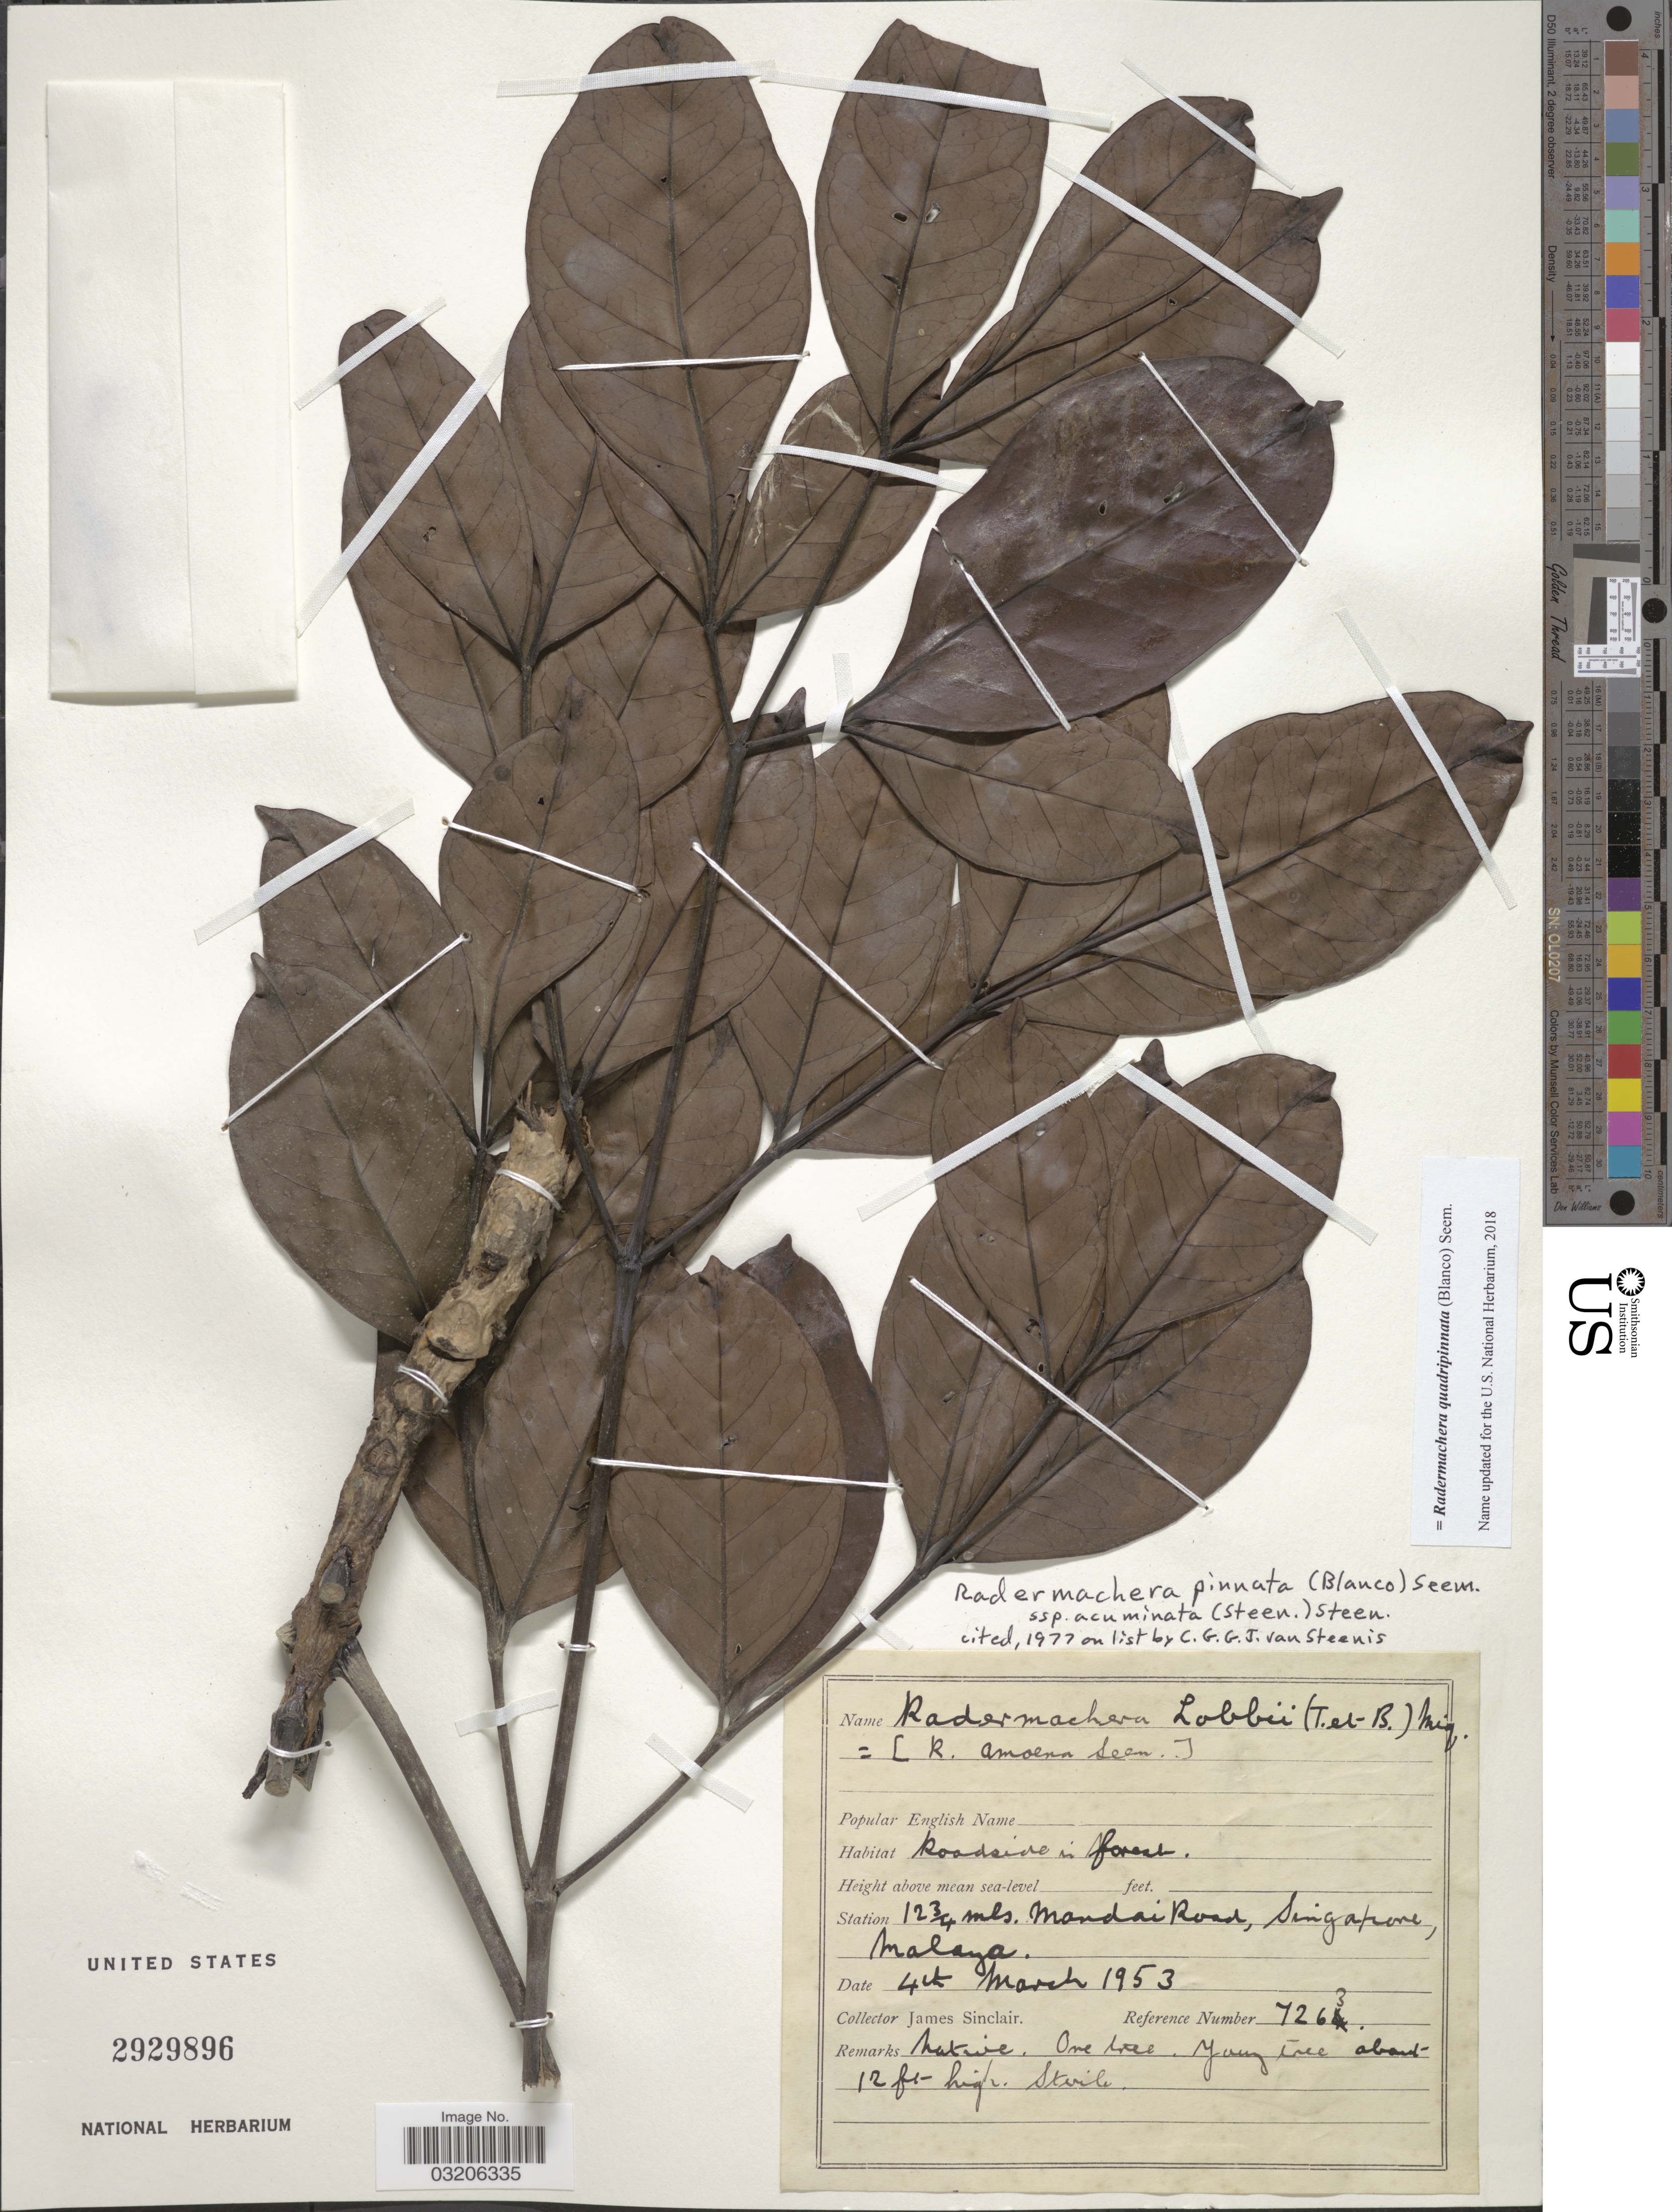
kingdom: Plantae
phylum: Tracheophyta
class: Magnoliopsida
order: Lamiales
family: Bignoniaceae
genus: Radermachera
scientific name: Radermachera quadripinnata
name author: (Blanco) Seem.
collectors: J. Sinclair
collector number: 7263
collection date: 1953-03-04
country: Singapore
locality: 12¾ mls. Mandai Road, Malaya.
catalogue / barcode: US 2929896